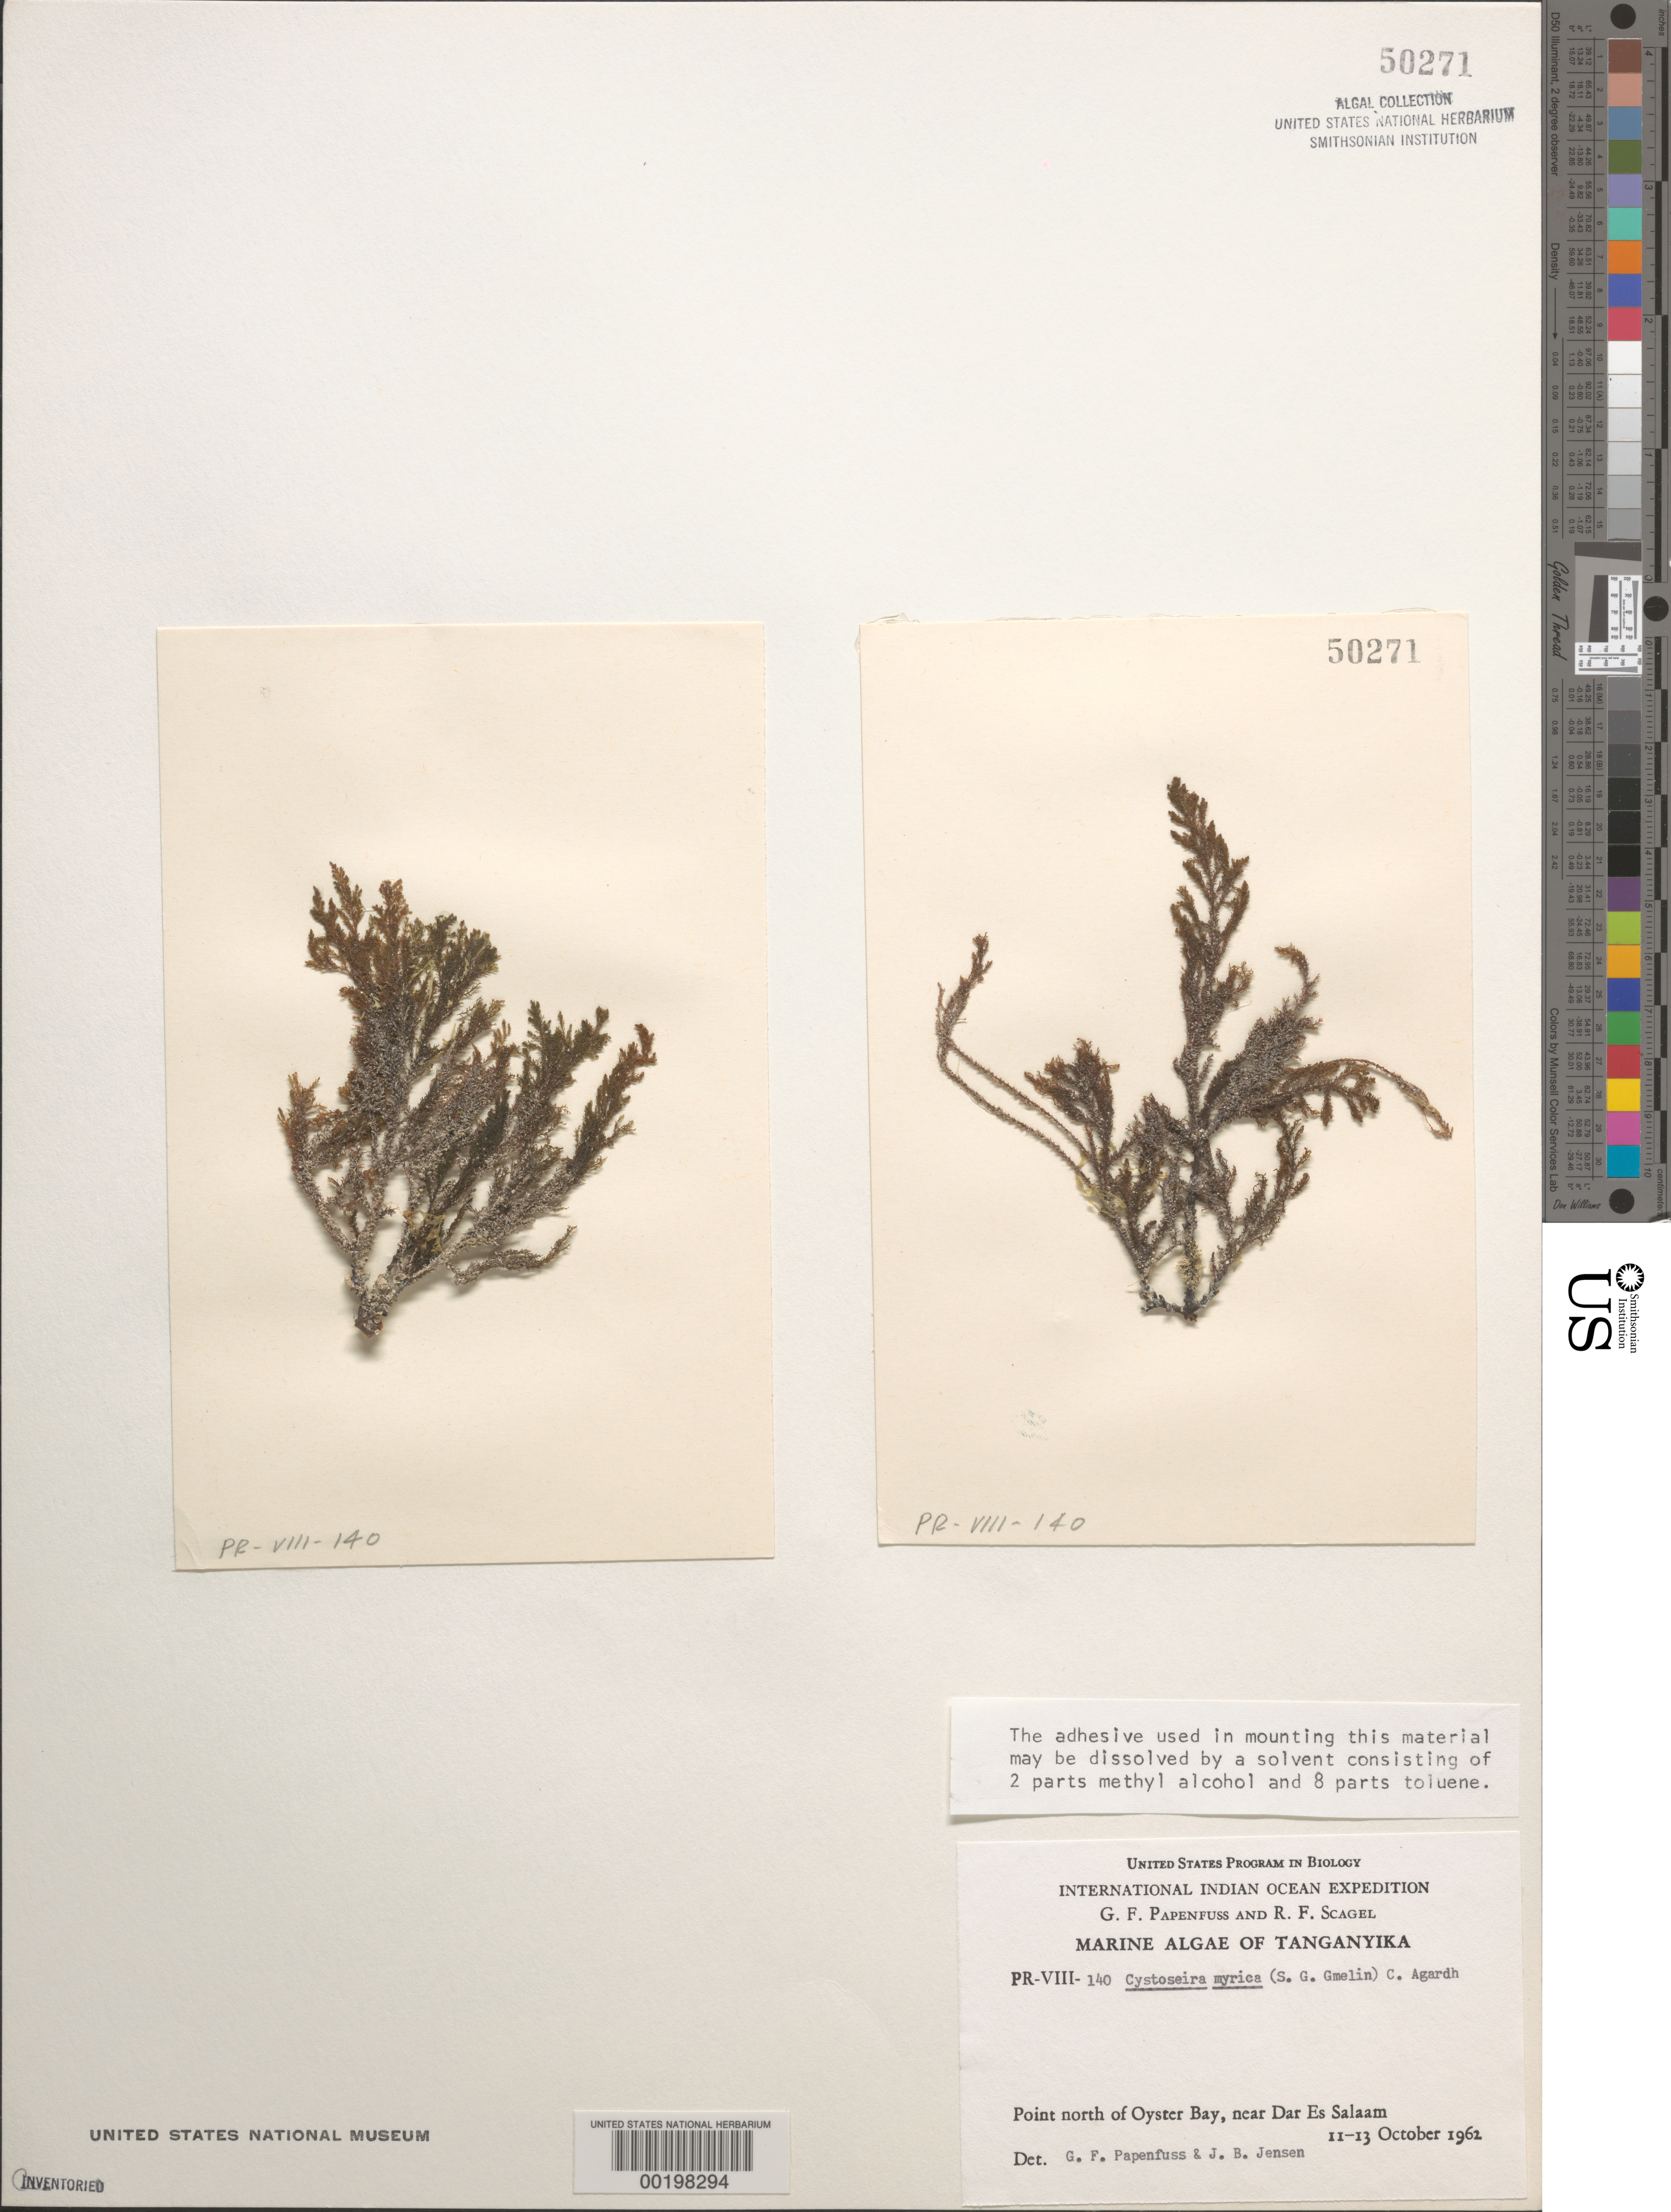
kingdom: Chromista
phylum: Ochrophyta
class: Phaeophyceae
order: Fucales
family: Sargassaceae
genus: Cystoseira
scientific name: Cystoseira myrica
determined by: Papenfuss, G. F.; Jensen, J. B.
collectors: G. Papenfuss & R. F. Scagel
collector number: PR-VIII-140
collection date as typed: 11 Oct 1962 to 13 Oct 1962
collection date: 1962-10-11/1962-10-13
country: Tanzania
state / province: Dar es Salaam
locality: Point north of Oyster Bay, near Dar Es Salaam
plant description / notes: International Indian Ocean Expedition, 1962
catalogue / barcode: US 50271